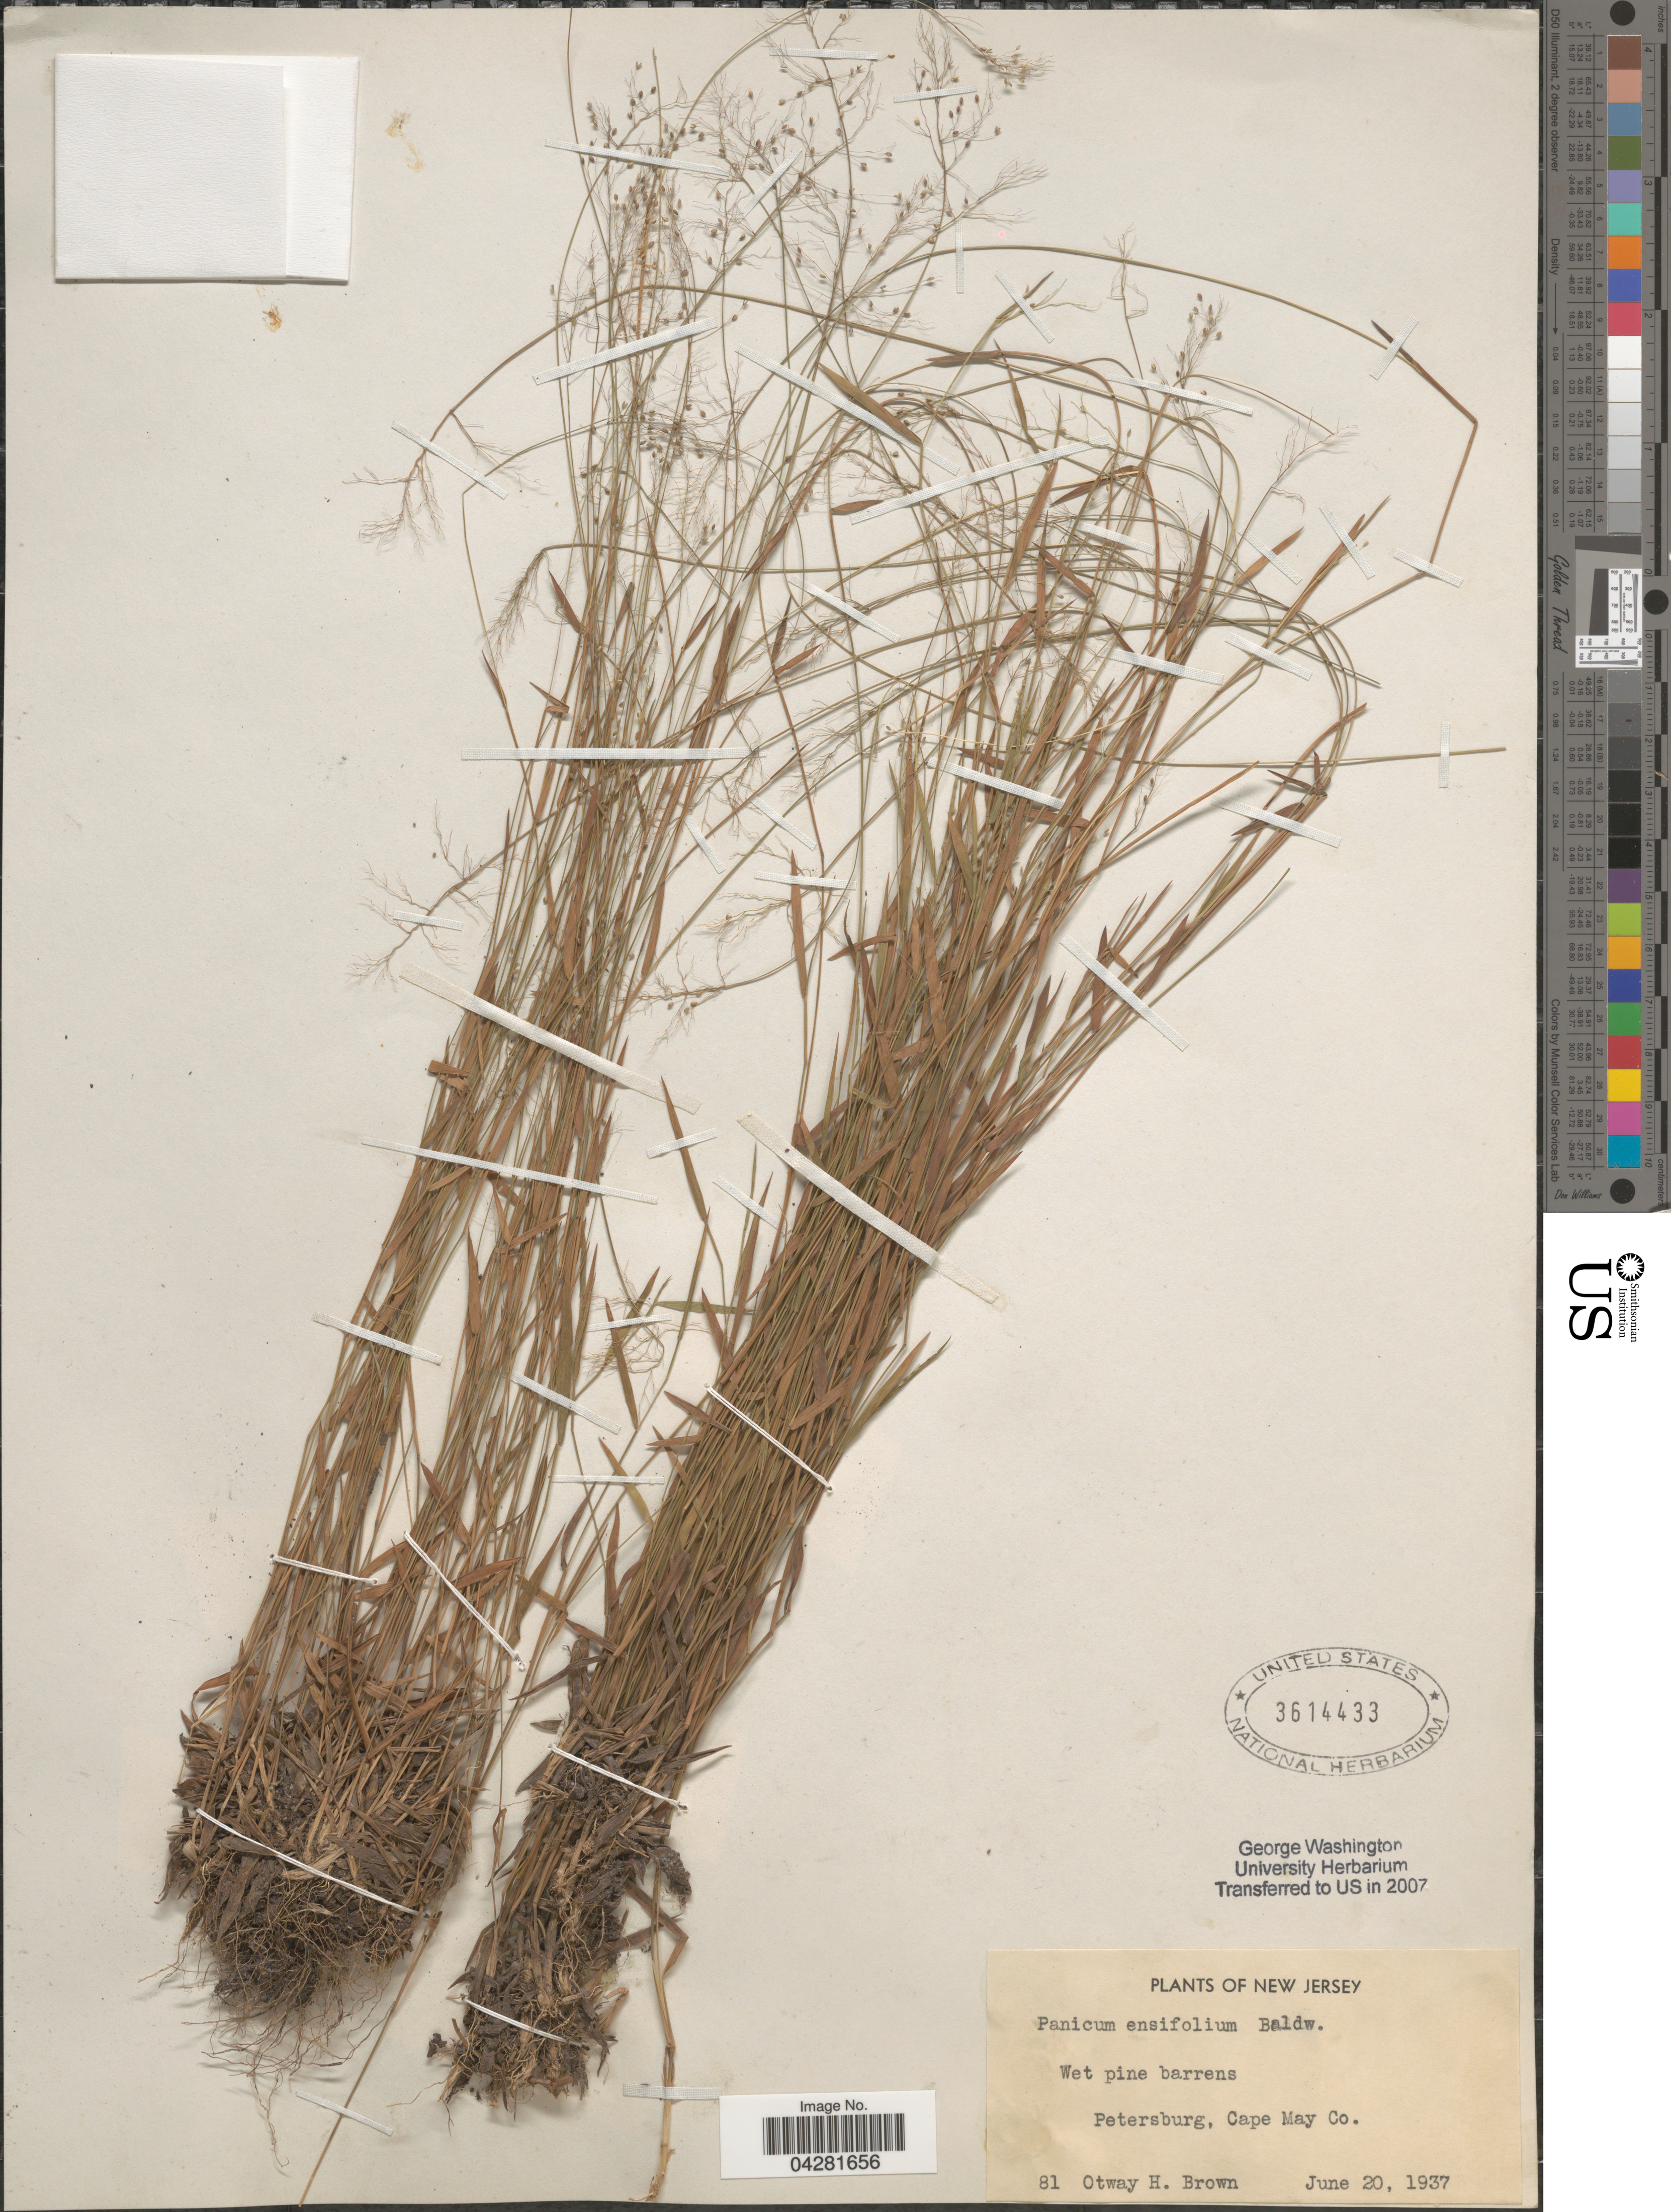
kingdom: Plantae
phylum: Tracheophyta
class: Liliopsida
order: Poales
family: Poaceae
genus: Dichanthelium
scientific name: Dichanthelium ensifolium var. ensifolium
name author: (Baldwin ex Elliot) Gould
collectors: O. Brown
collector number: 81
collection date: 1937-06-20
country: United States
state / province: New Jersey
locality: Wet pine barrens. Petersburg, Cape May Co.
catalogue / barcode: US 3614433